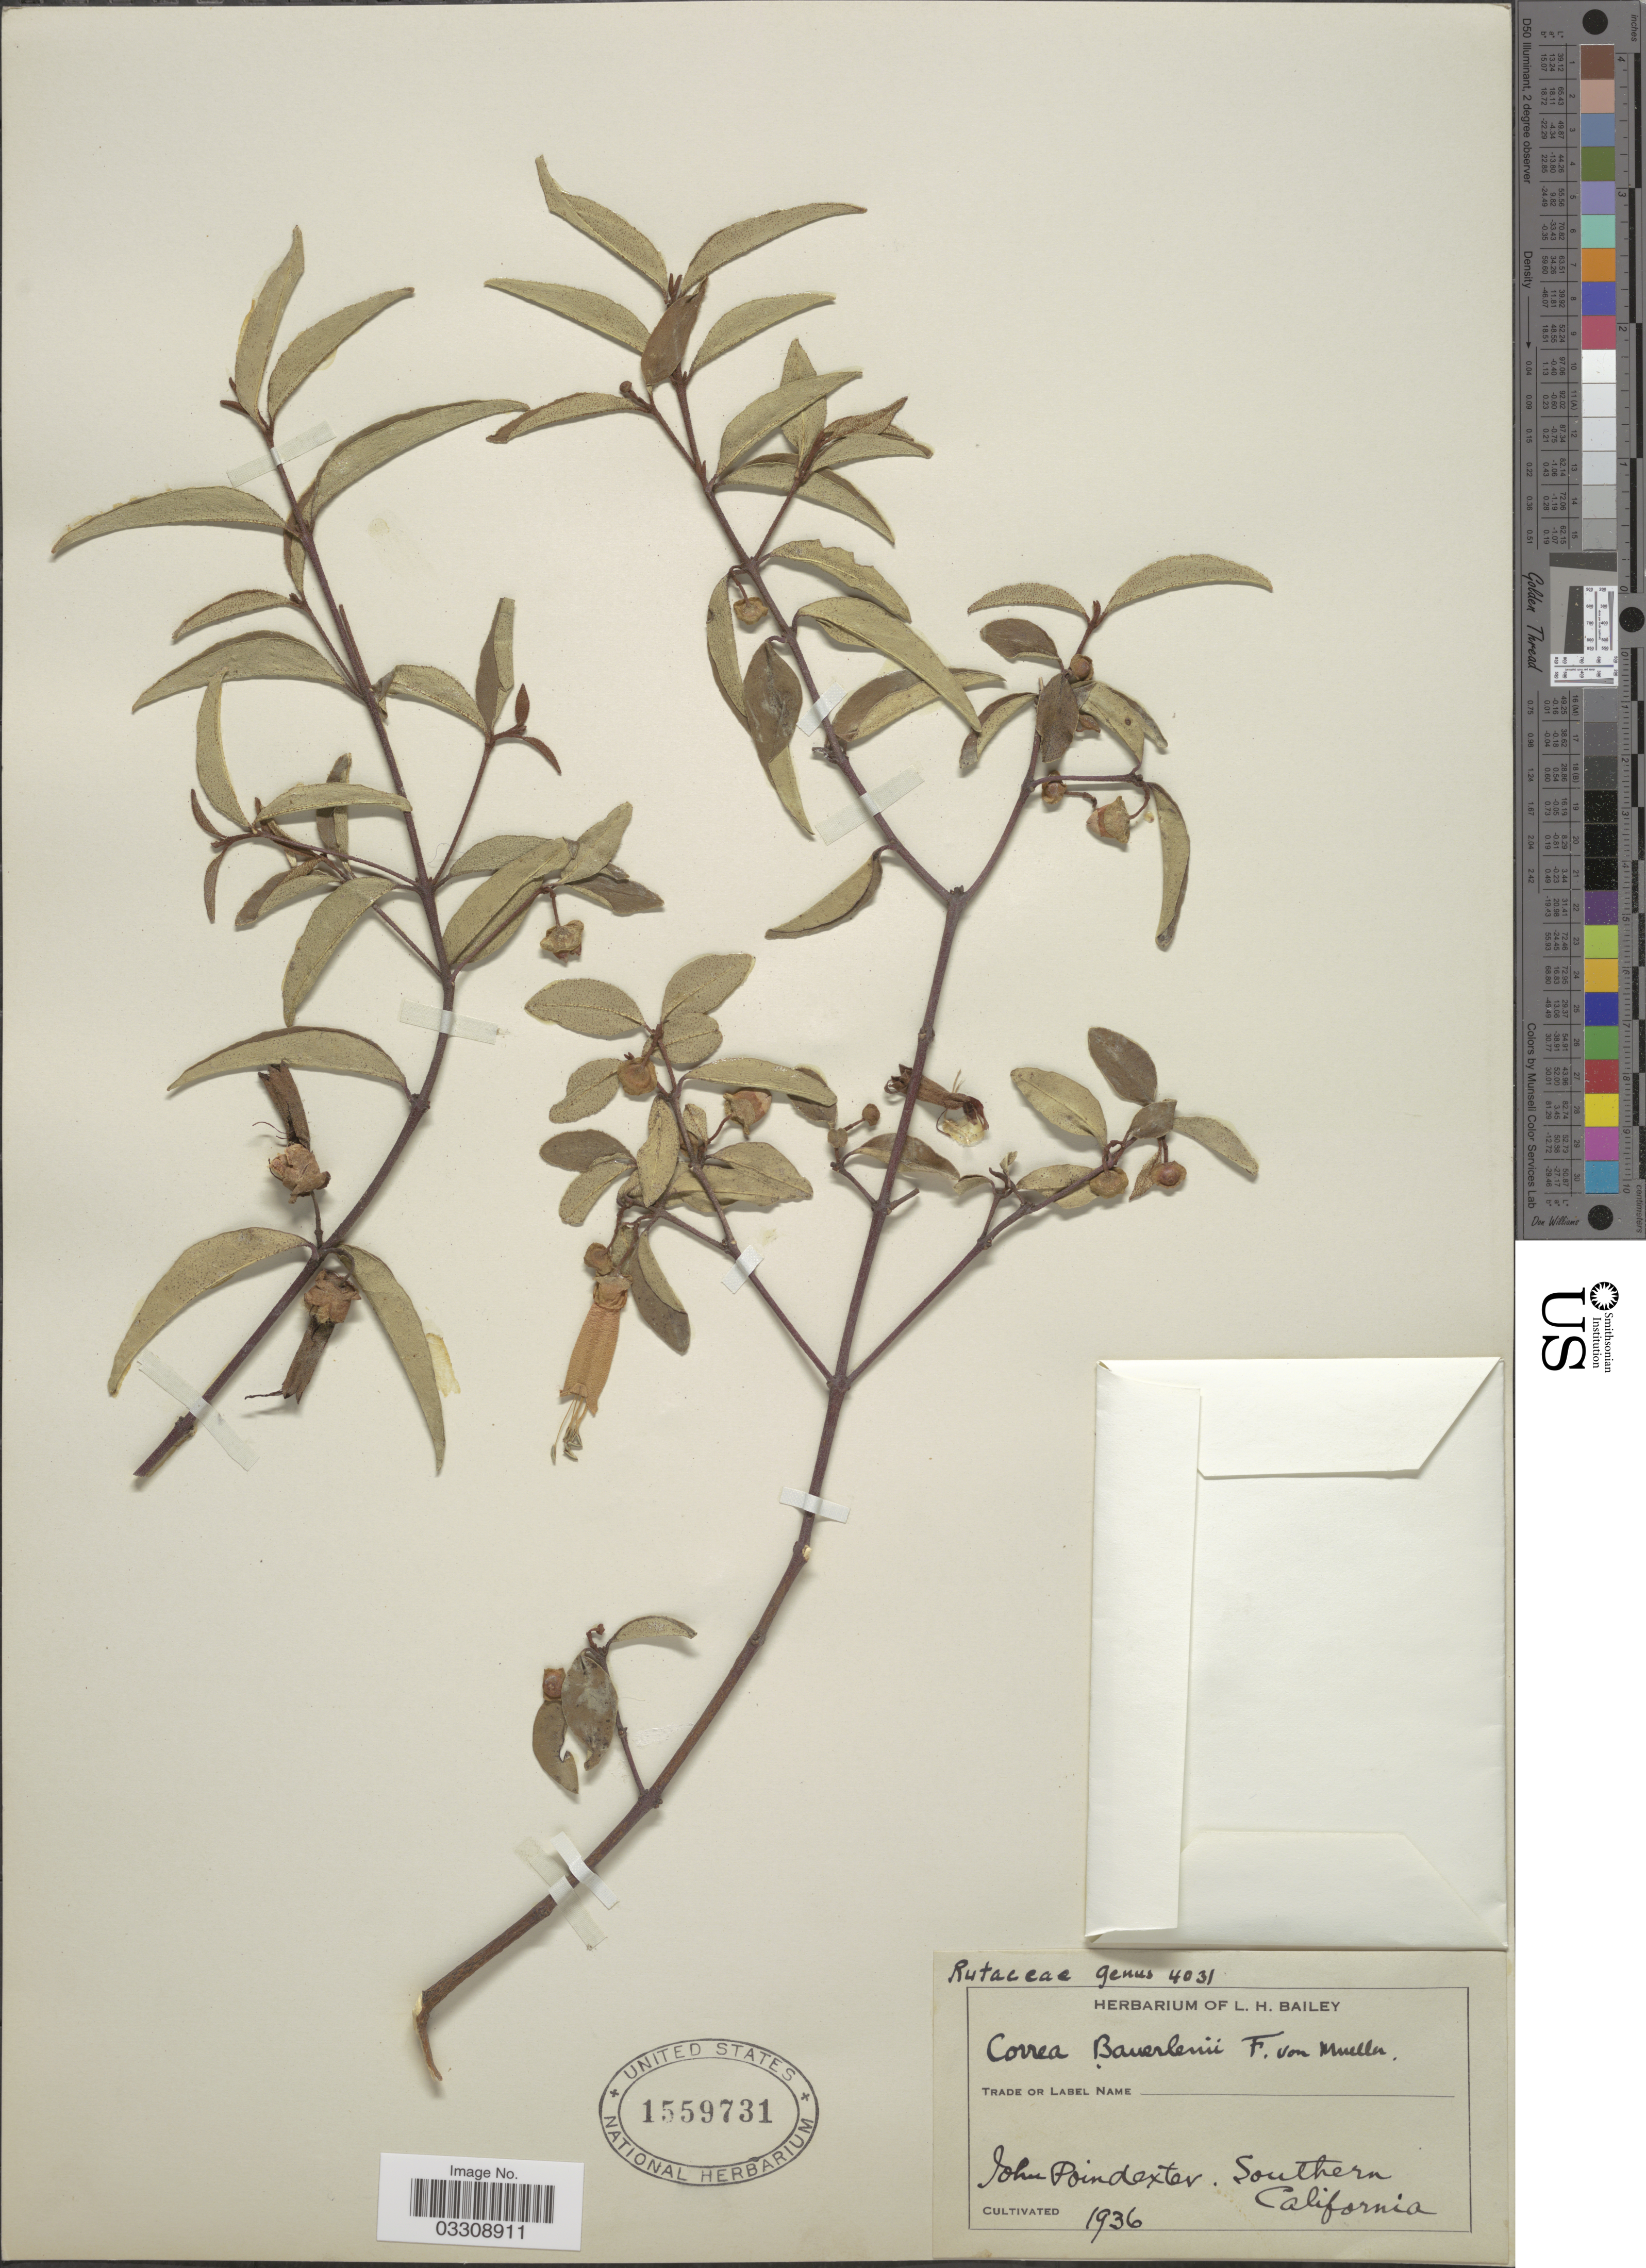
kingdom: Plantae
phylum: Tracheophyta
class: Magnoliopsida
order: Sapindales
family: Rutaceae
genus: Correa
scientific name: Correa bauerlenii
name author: F. Muell.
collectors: ex herb. L. H. Bailey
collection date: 1936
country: United States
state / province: California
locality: John Poindexter. Southern.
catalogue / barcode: US 1559731